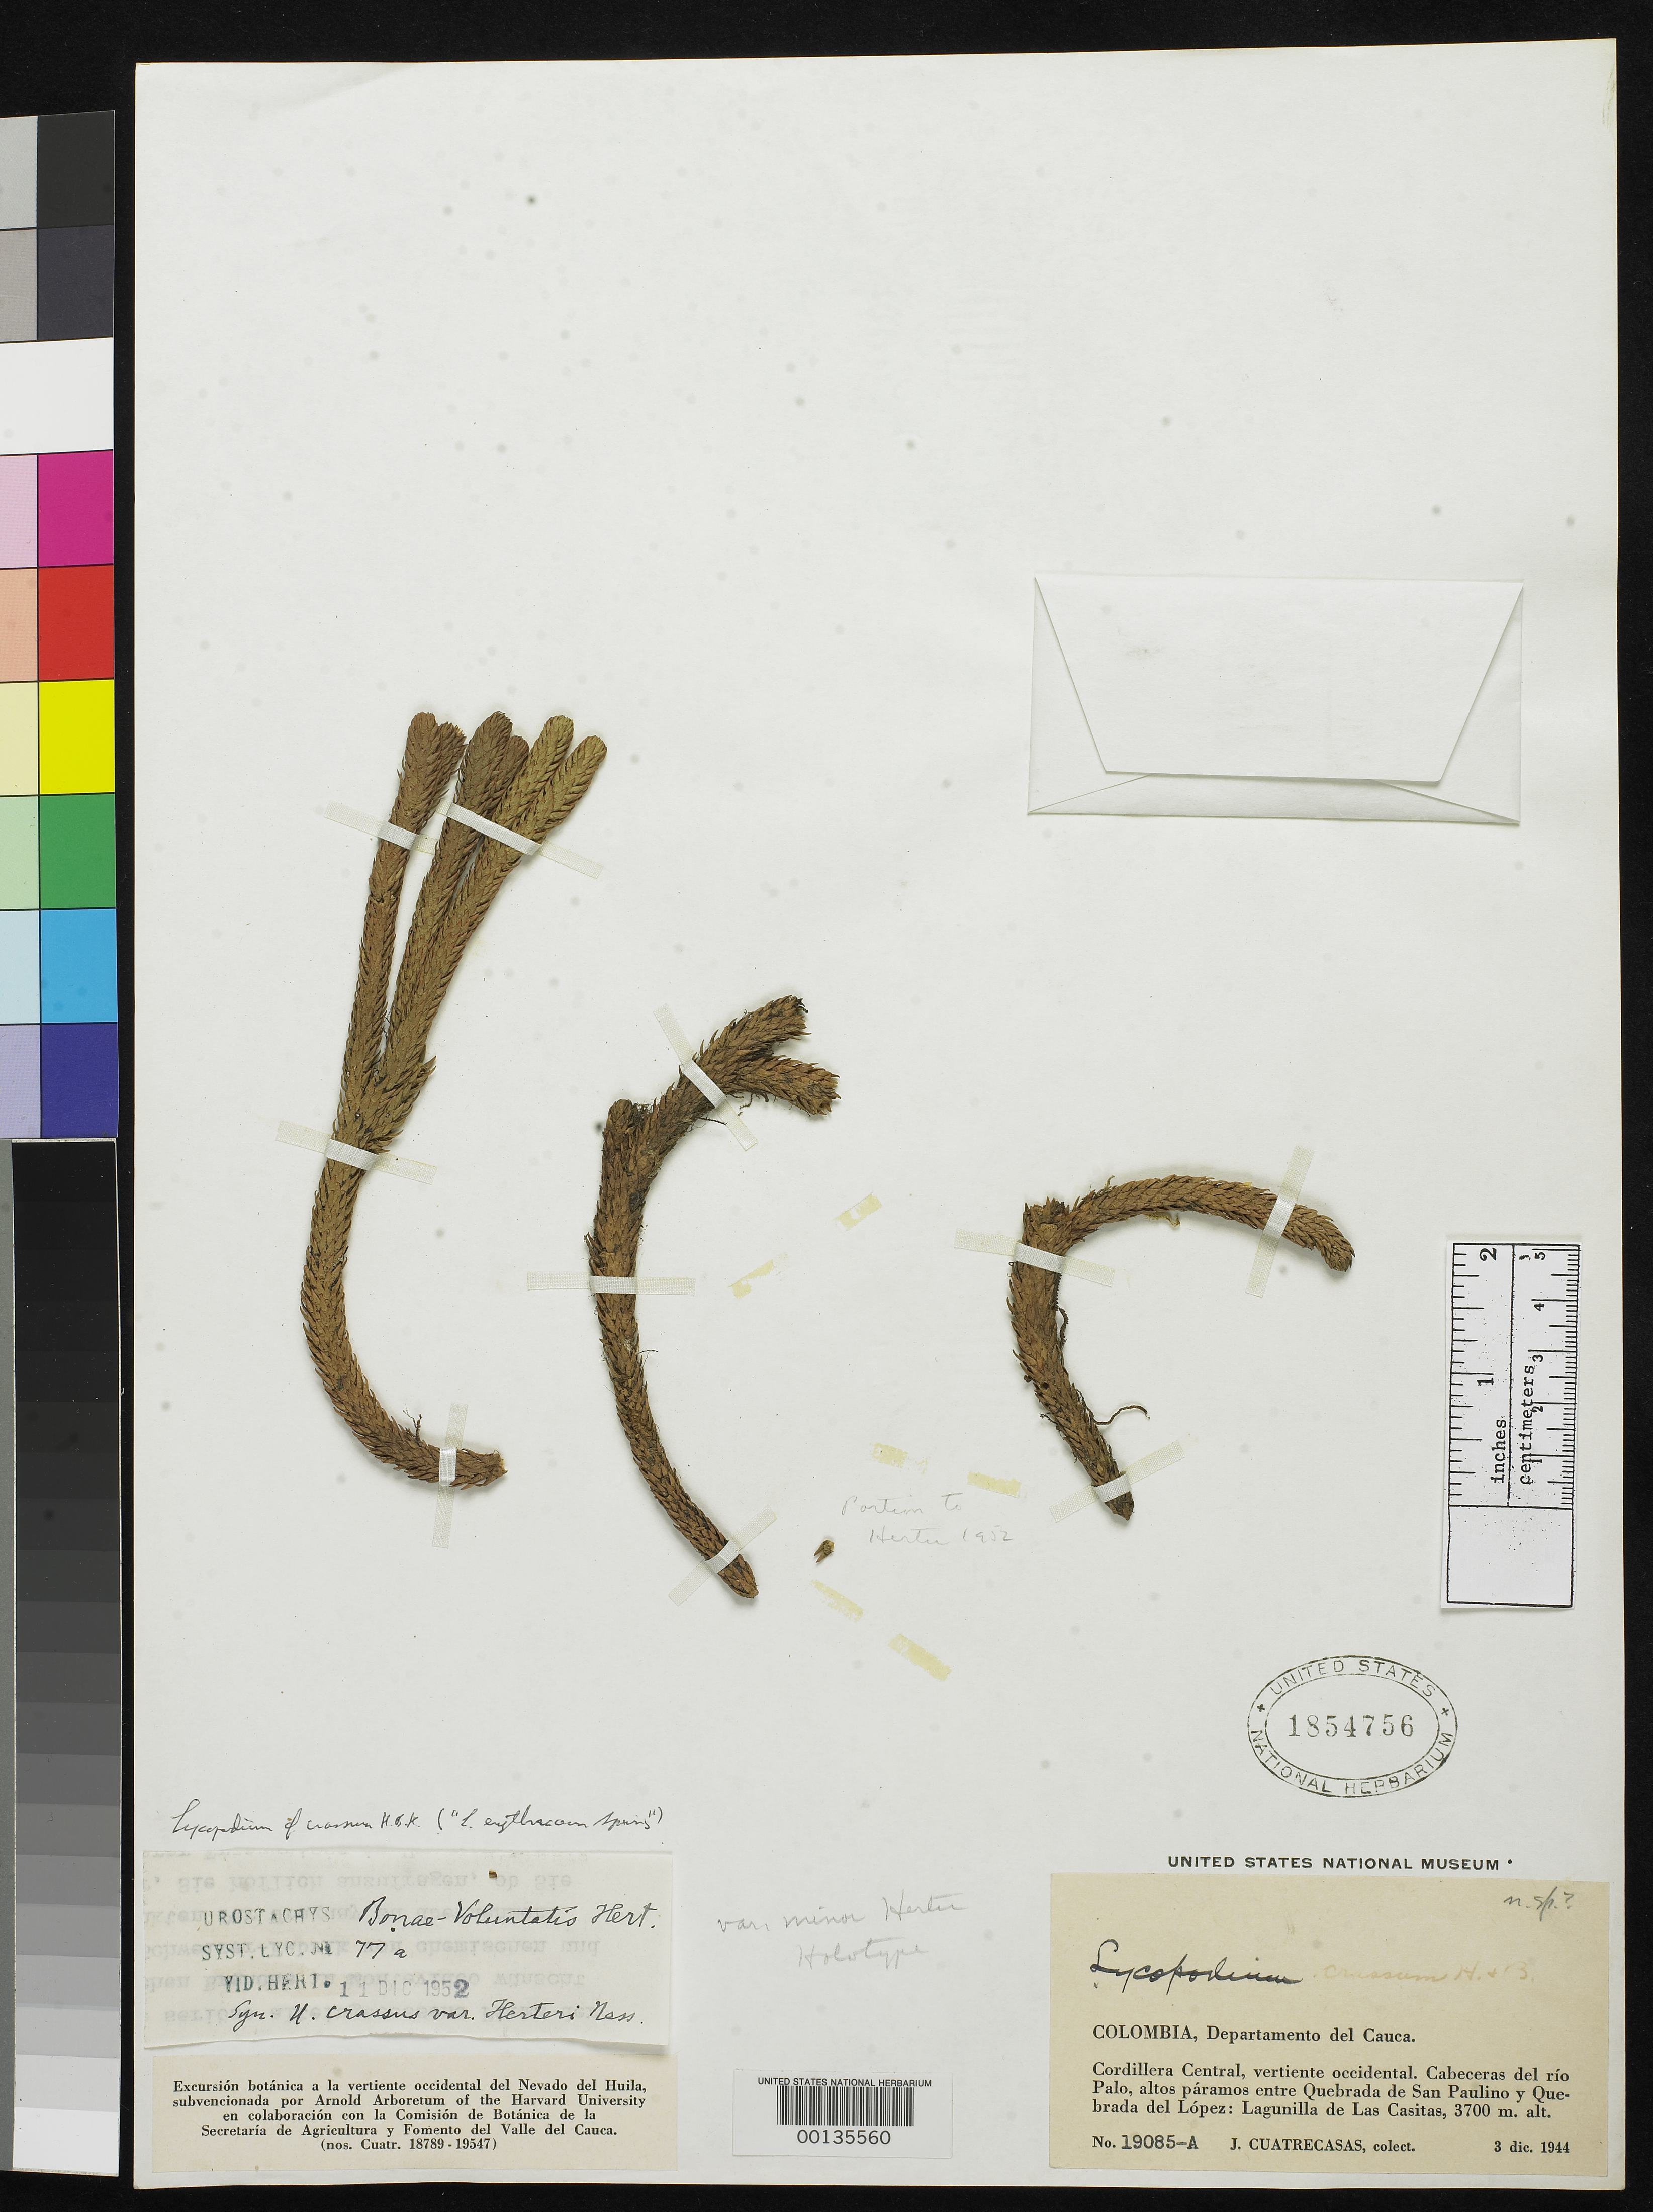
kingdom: Plantae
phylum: Tracheophyta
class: Lycopodiopsida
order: Lycopodiales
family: Lycopodiaceae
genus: Urostachys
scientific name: Urostachys bonae-voluntatis var. minor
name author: Herter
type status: Holotype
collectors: J. Cuatrecasas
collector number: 19085-a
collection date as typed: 03 Dec 1944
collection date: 1944-12-03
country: Colombia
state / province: Cauca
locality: Paramos between Quebrada de S. Paulino and Quebrada del Lopez, Lagunilla de Las Casitas.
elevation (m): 3700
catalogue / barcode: US 1854756